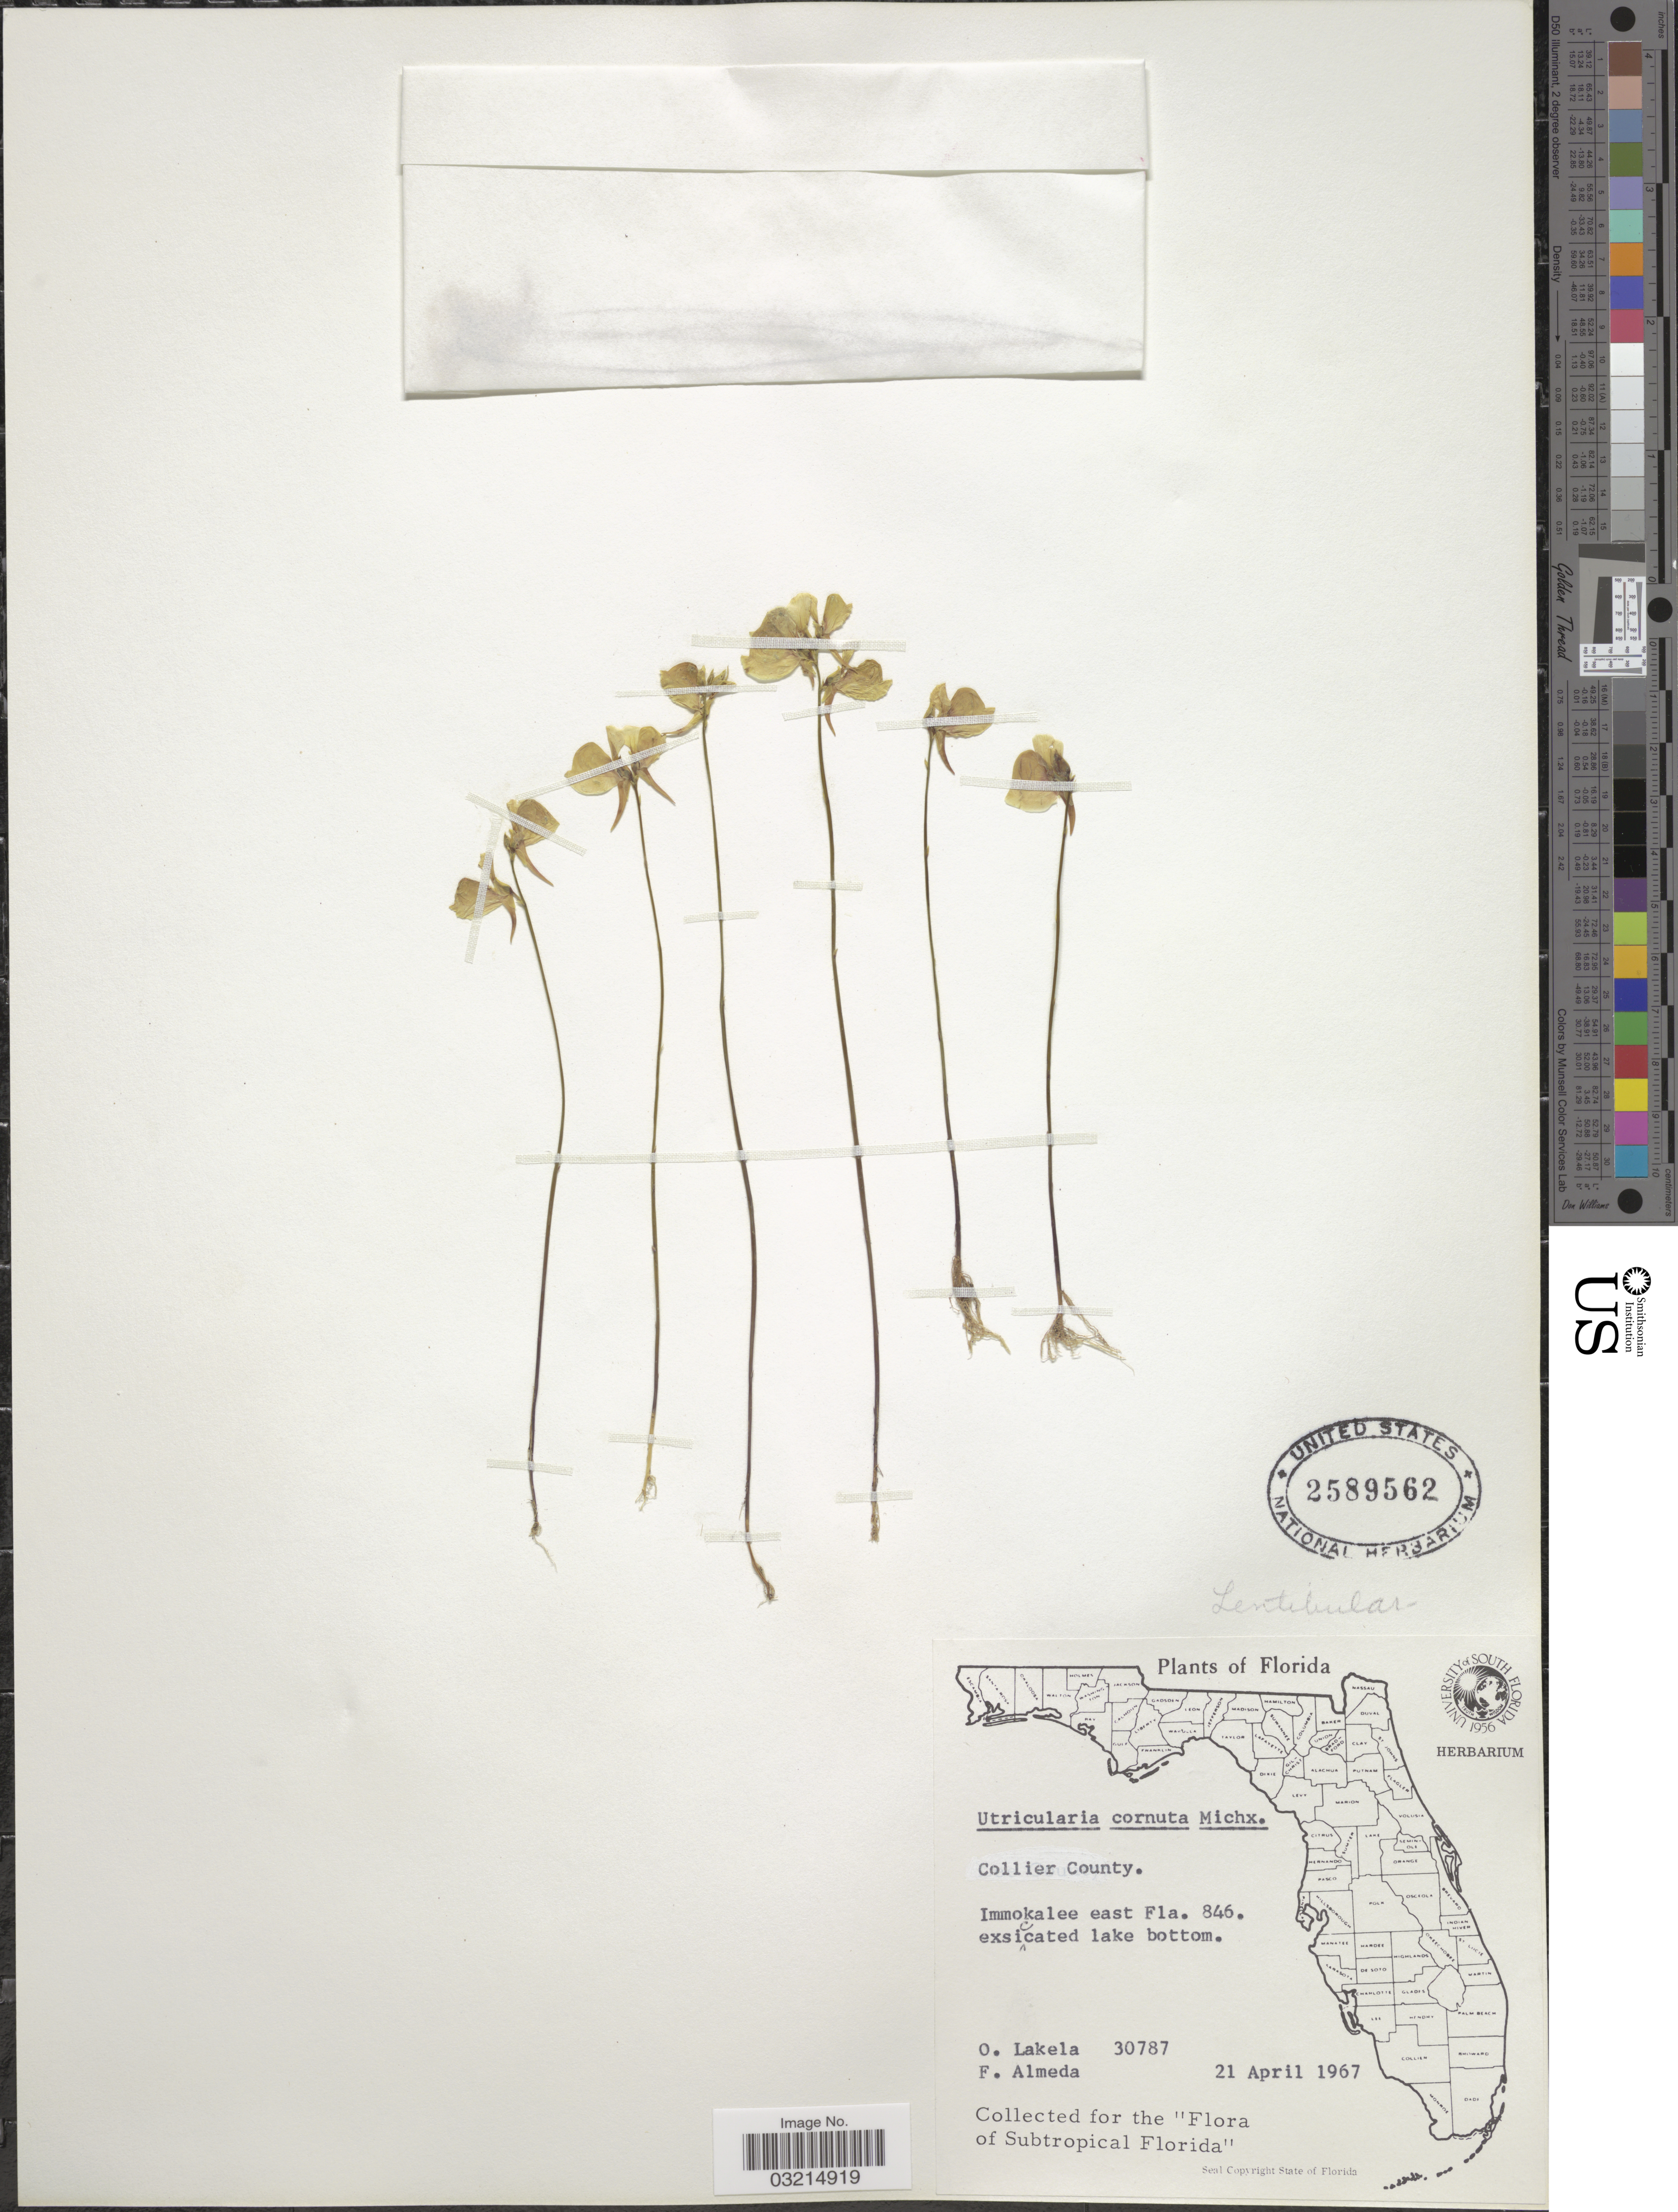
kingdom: Plantae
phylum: Tracheophyta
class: Magnoliopsida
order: Lamiales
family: Lentibulariaceae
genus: Utricularia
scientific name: Utricularia cornuta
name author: Michx.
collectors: O. Lakela & F. Almeda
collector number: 30787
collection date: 1967-04-21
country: United States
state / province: Florida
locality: Collier County. Immokalee east Fla. 846. Subtropical Florida.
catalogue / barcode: US 2589562